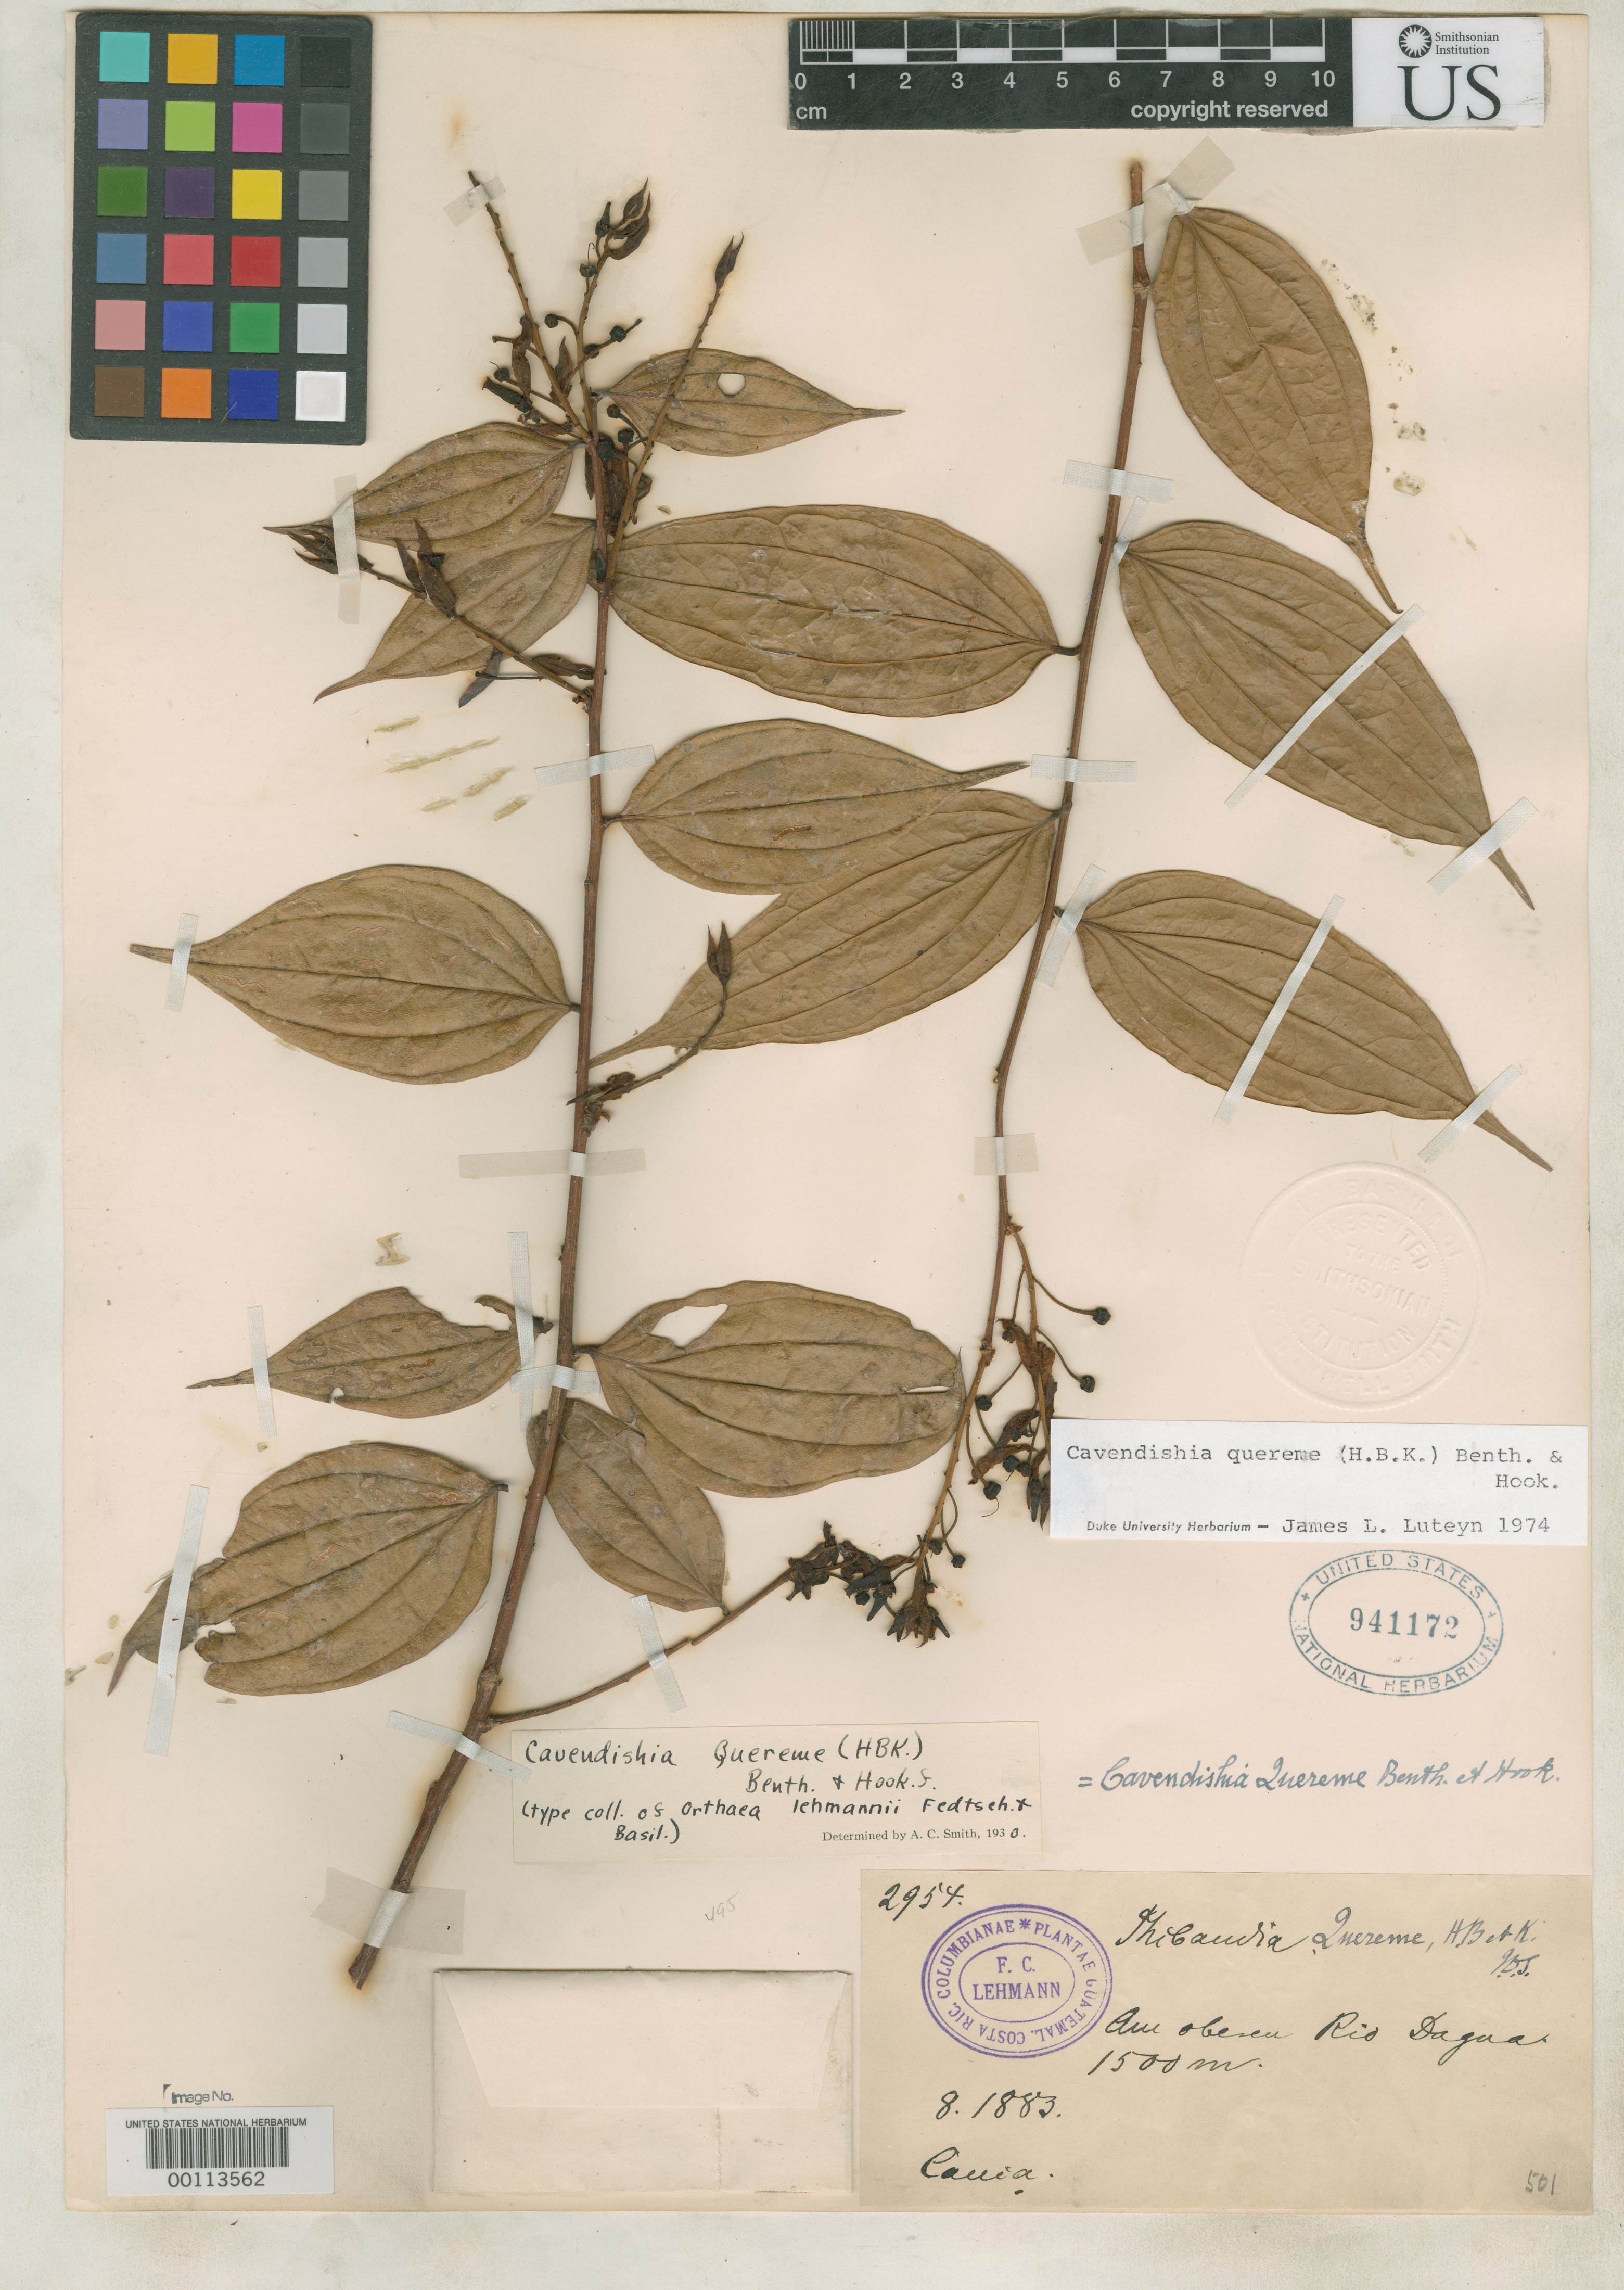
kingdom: Plantae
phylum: Tracheophyta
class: Magnoliopsida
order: Ericales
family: Ericaceae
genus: Orthaea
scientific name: Orthaea lehmannii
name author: B. Fedtsch. & Basil.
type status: Type Collection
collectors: F. C. Lehmann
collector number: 2954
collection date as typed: Aug 1883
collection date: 1883-08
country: Colombia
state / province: Cauca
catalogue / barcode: US 941172